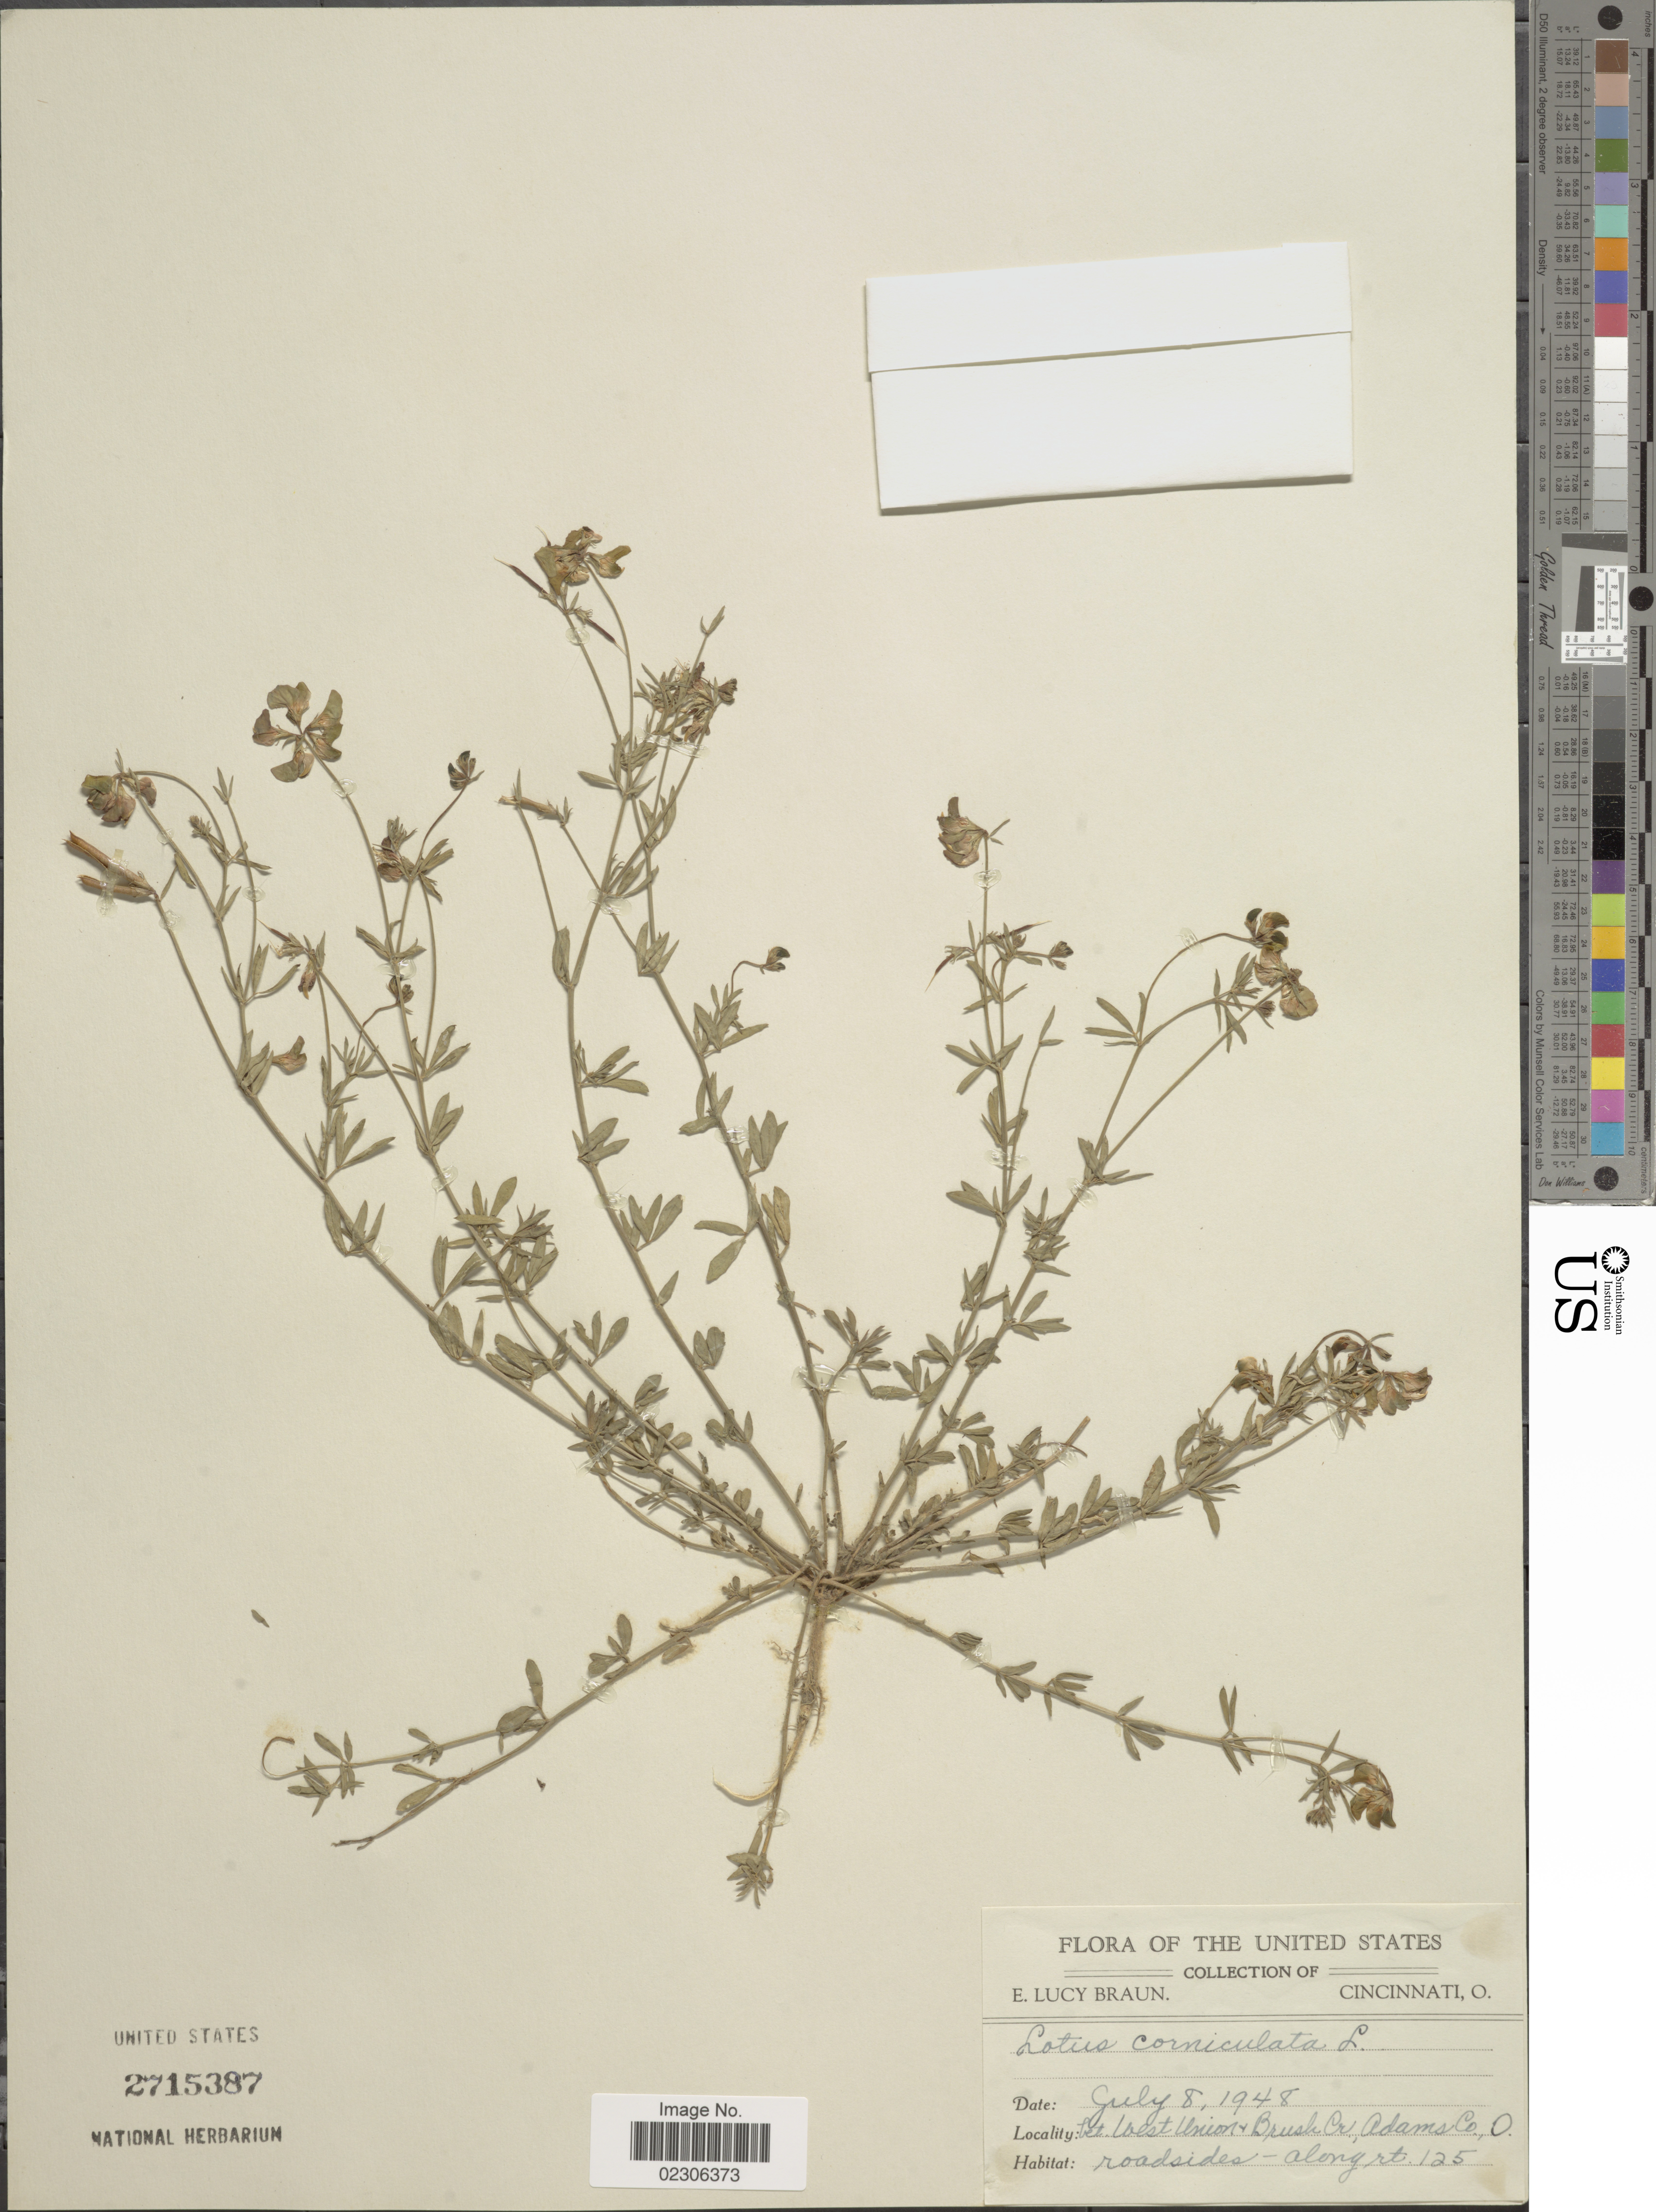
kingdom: Plantae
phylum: Tracheophyta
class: Magnoliopsida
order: Fabales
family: Fabaceae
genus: Lotus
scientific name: Lotus corniculatus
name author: L.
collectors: E. L. Braun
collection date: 1948-07-08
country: United States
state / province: Ohio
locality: West Union &Brush Cr., Adams Co., O.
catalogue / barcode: US 2715387